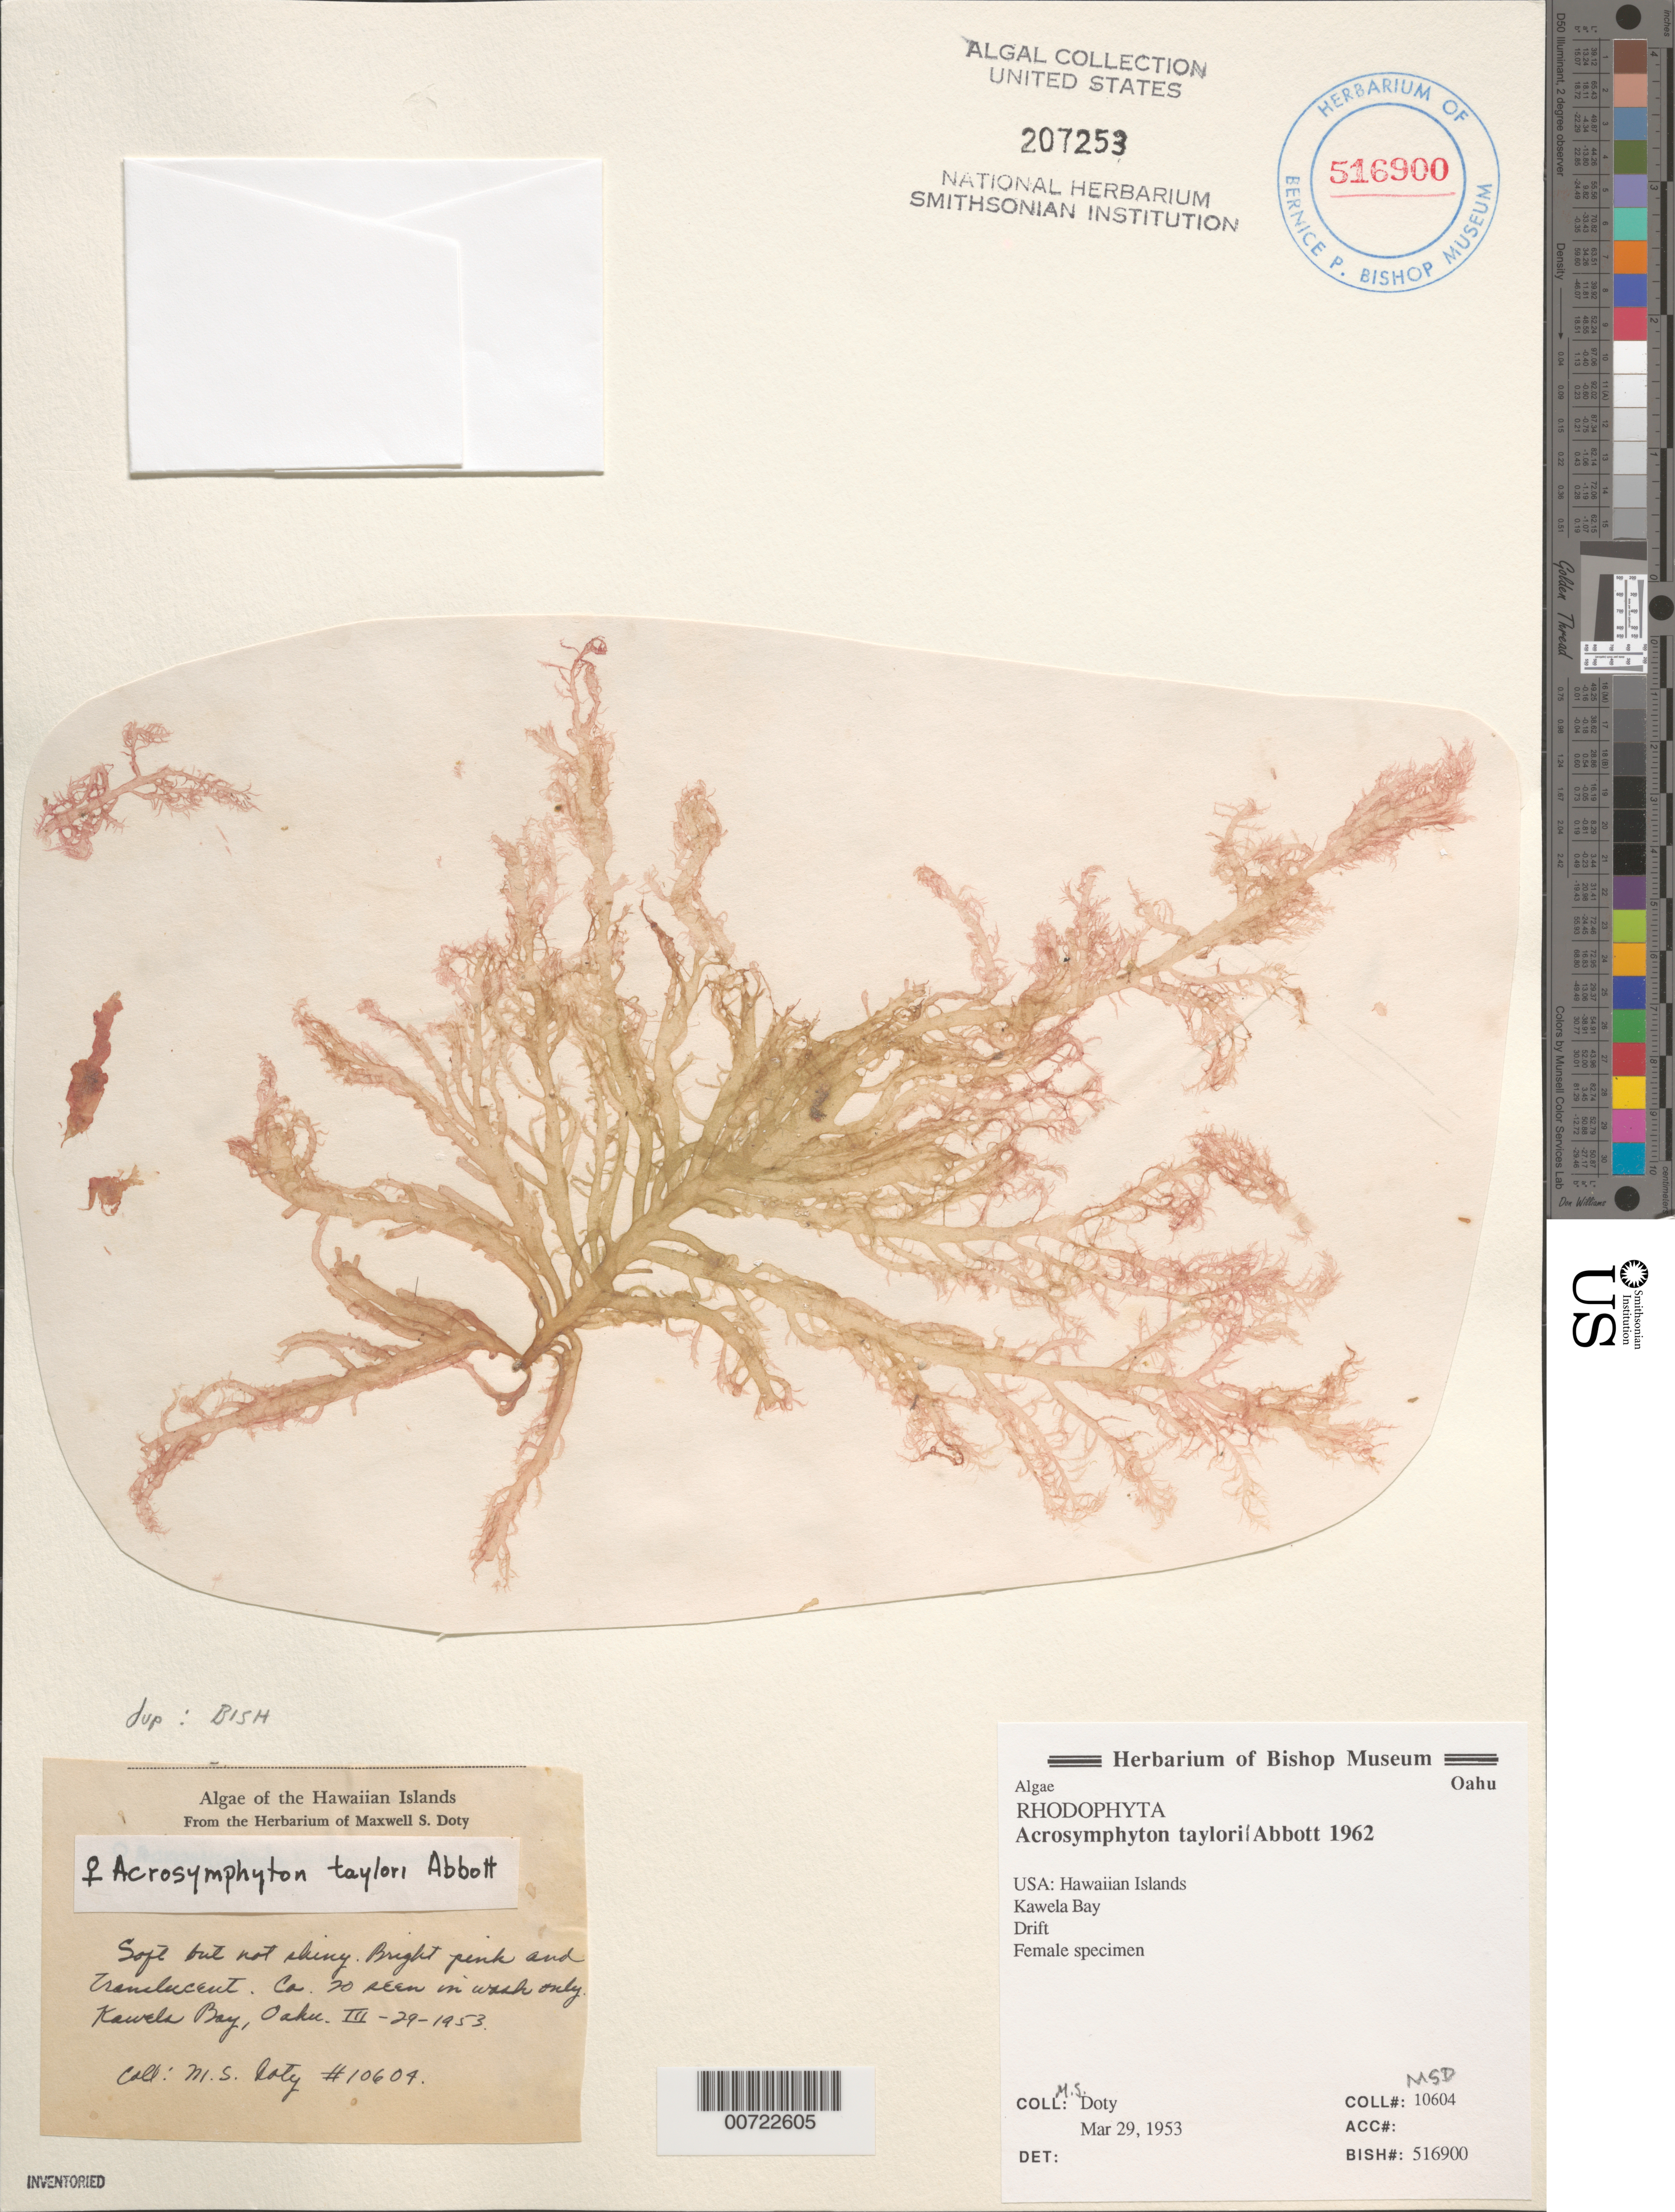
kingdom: Plantae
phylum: Rhodophyta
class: Florideophyceae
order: Acrosymphytales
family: Acrosymphytaceae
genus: Acrosymphyton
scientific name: Acrosymphyton taylorii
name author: I.A. Abbott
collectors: M. S. Doty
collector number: MSD 10604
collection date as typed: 29 Mar 1953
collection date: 1953-03-29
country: United States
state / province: Hawaii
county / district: Honolulu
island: Oahu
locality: Kawela Bay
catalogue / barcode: US 207253